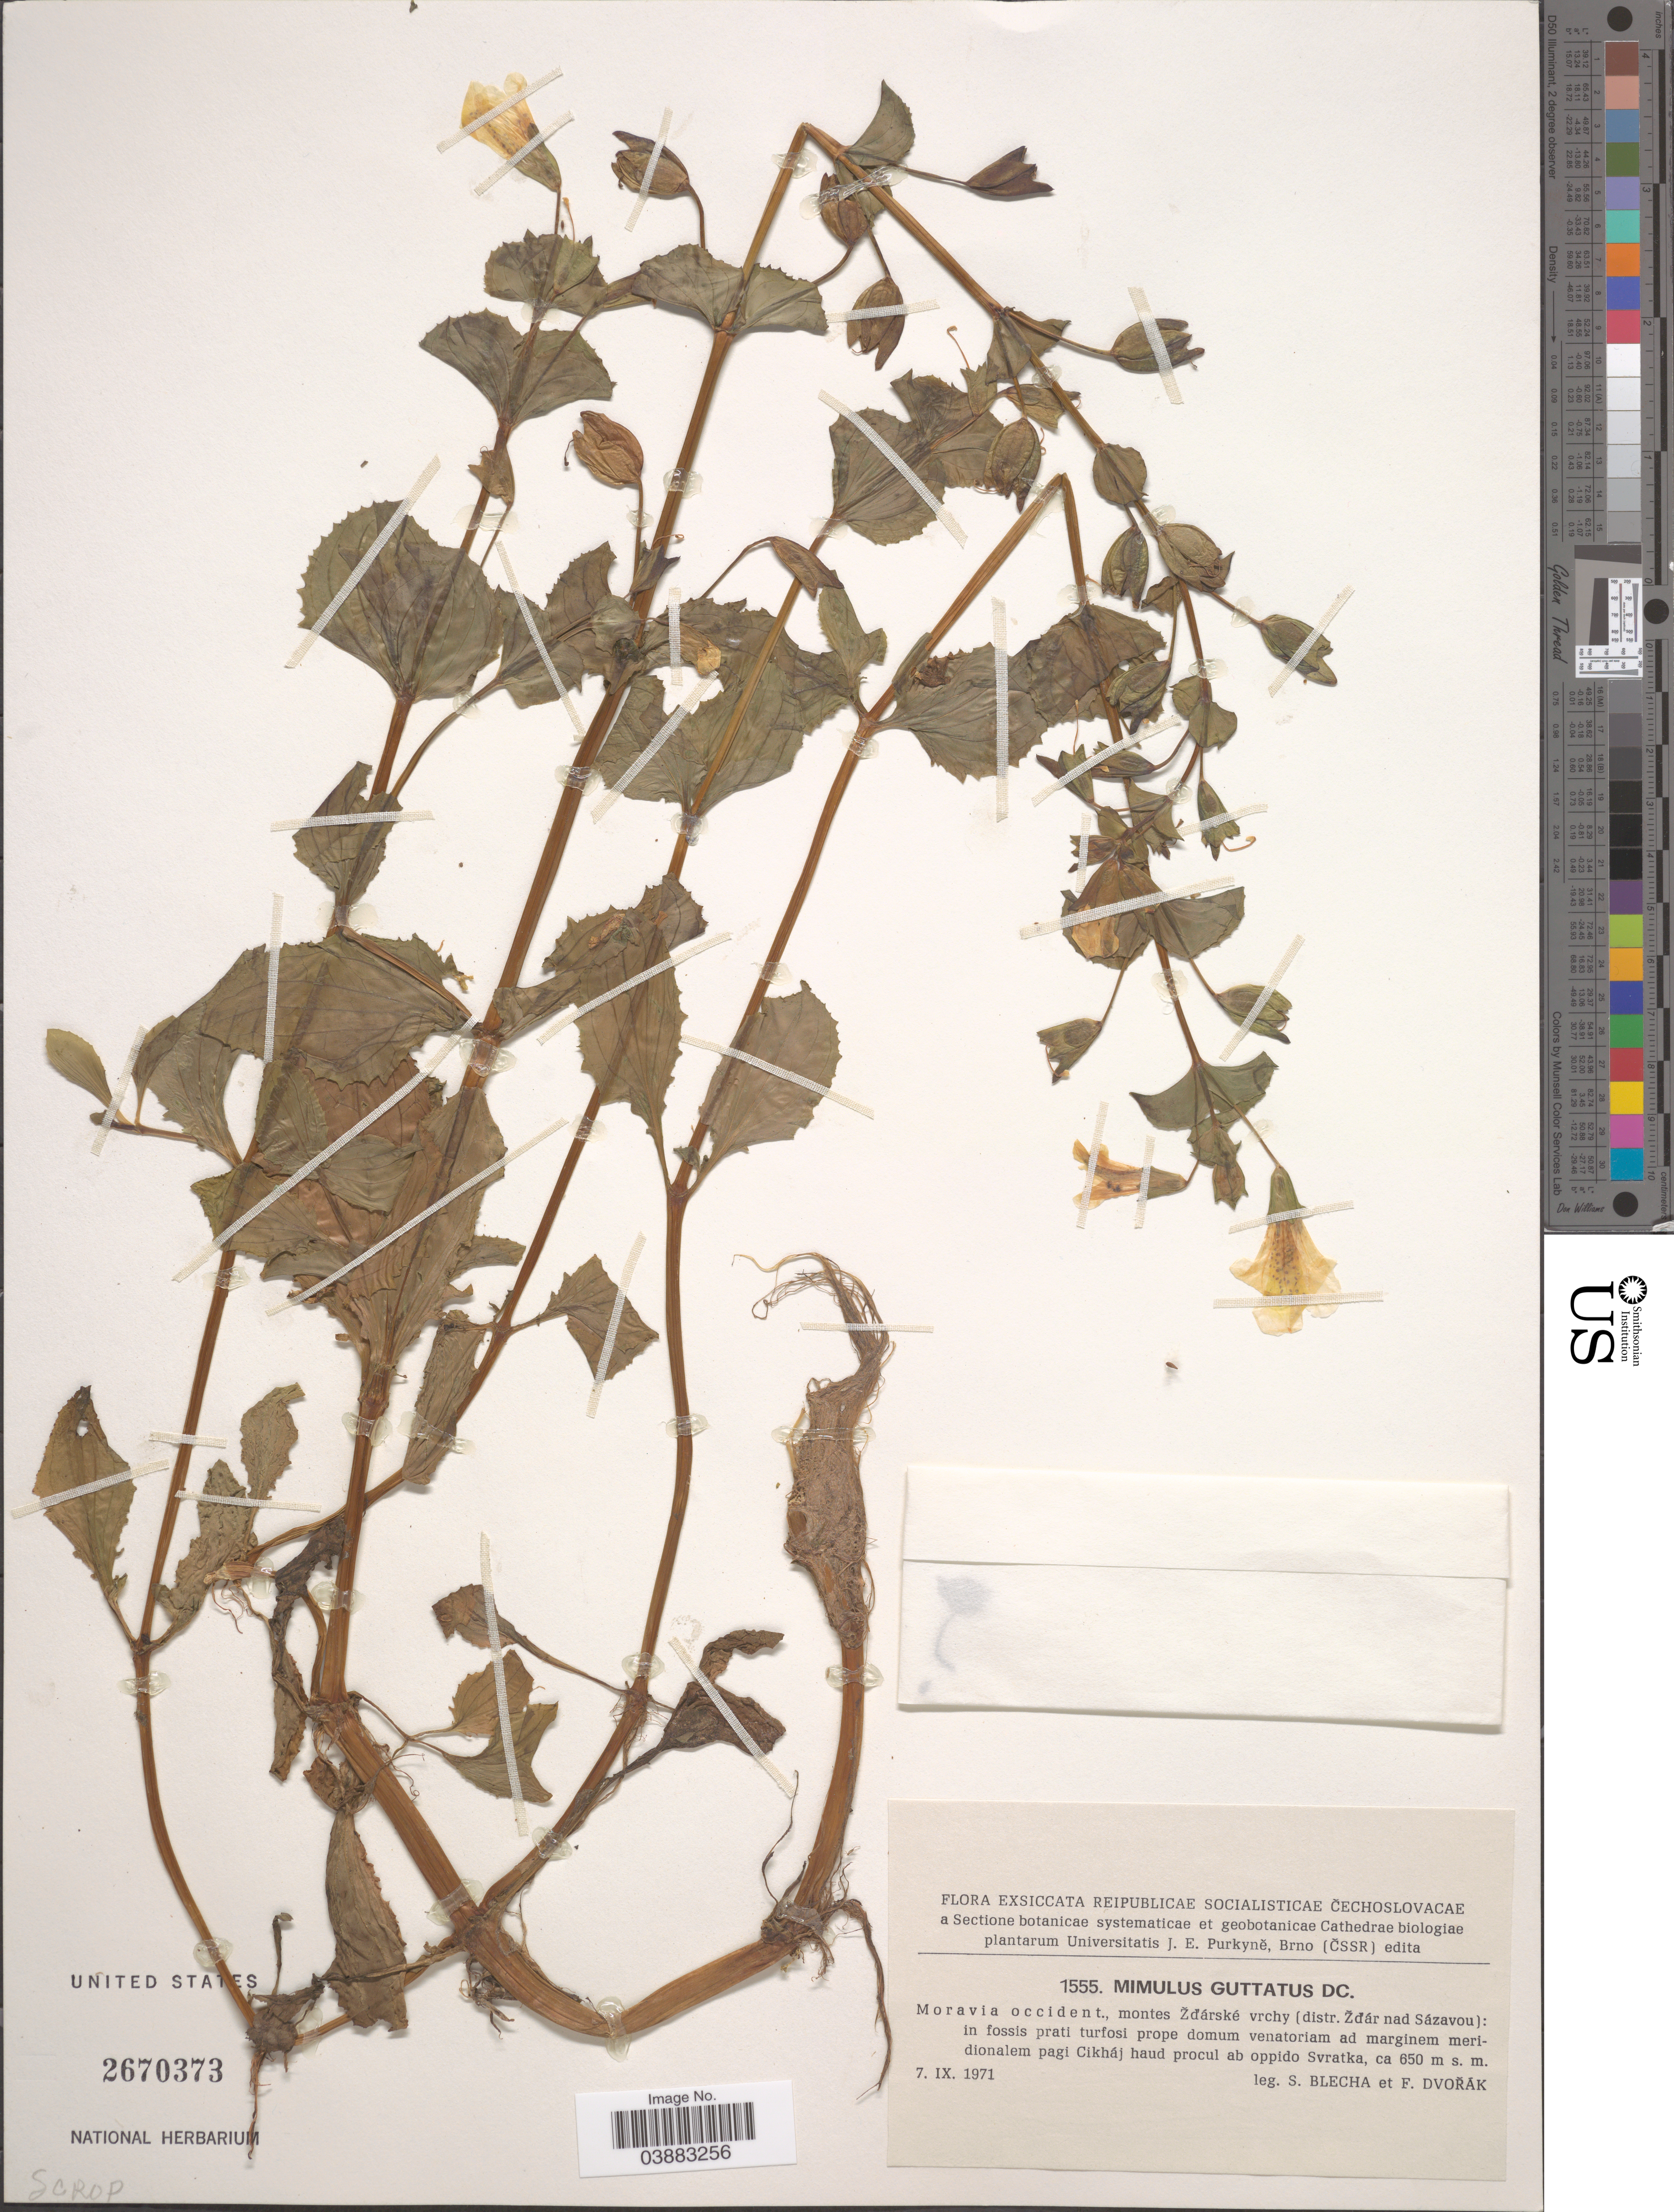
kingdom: Plantae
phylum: Tracheophyta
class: Magnoliopsida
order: Lamiales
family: Phrymaceae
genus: Mimulus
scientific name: Mimulus guttatus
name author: DC.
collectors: S. Blecha & F. Dvořák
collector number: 1555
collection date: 1971-09-07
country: Czechia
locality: Moravia occident., montes Ždárské vrchy (distr. Ždár nad Sázavou): in fossis prati turfosi prope domum venatoriam ad marginem meridionalem pagi Cikháj haud procul ab oppido Svratka.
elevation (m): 650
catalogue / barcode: US 2670373